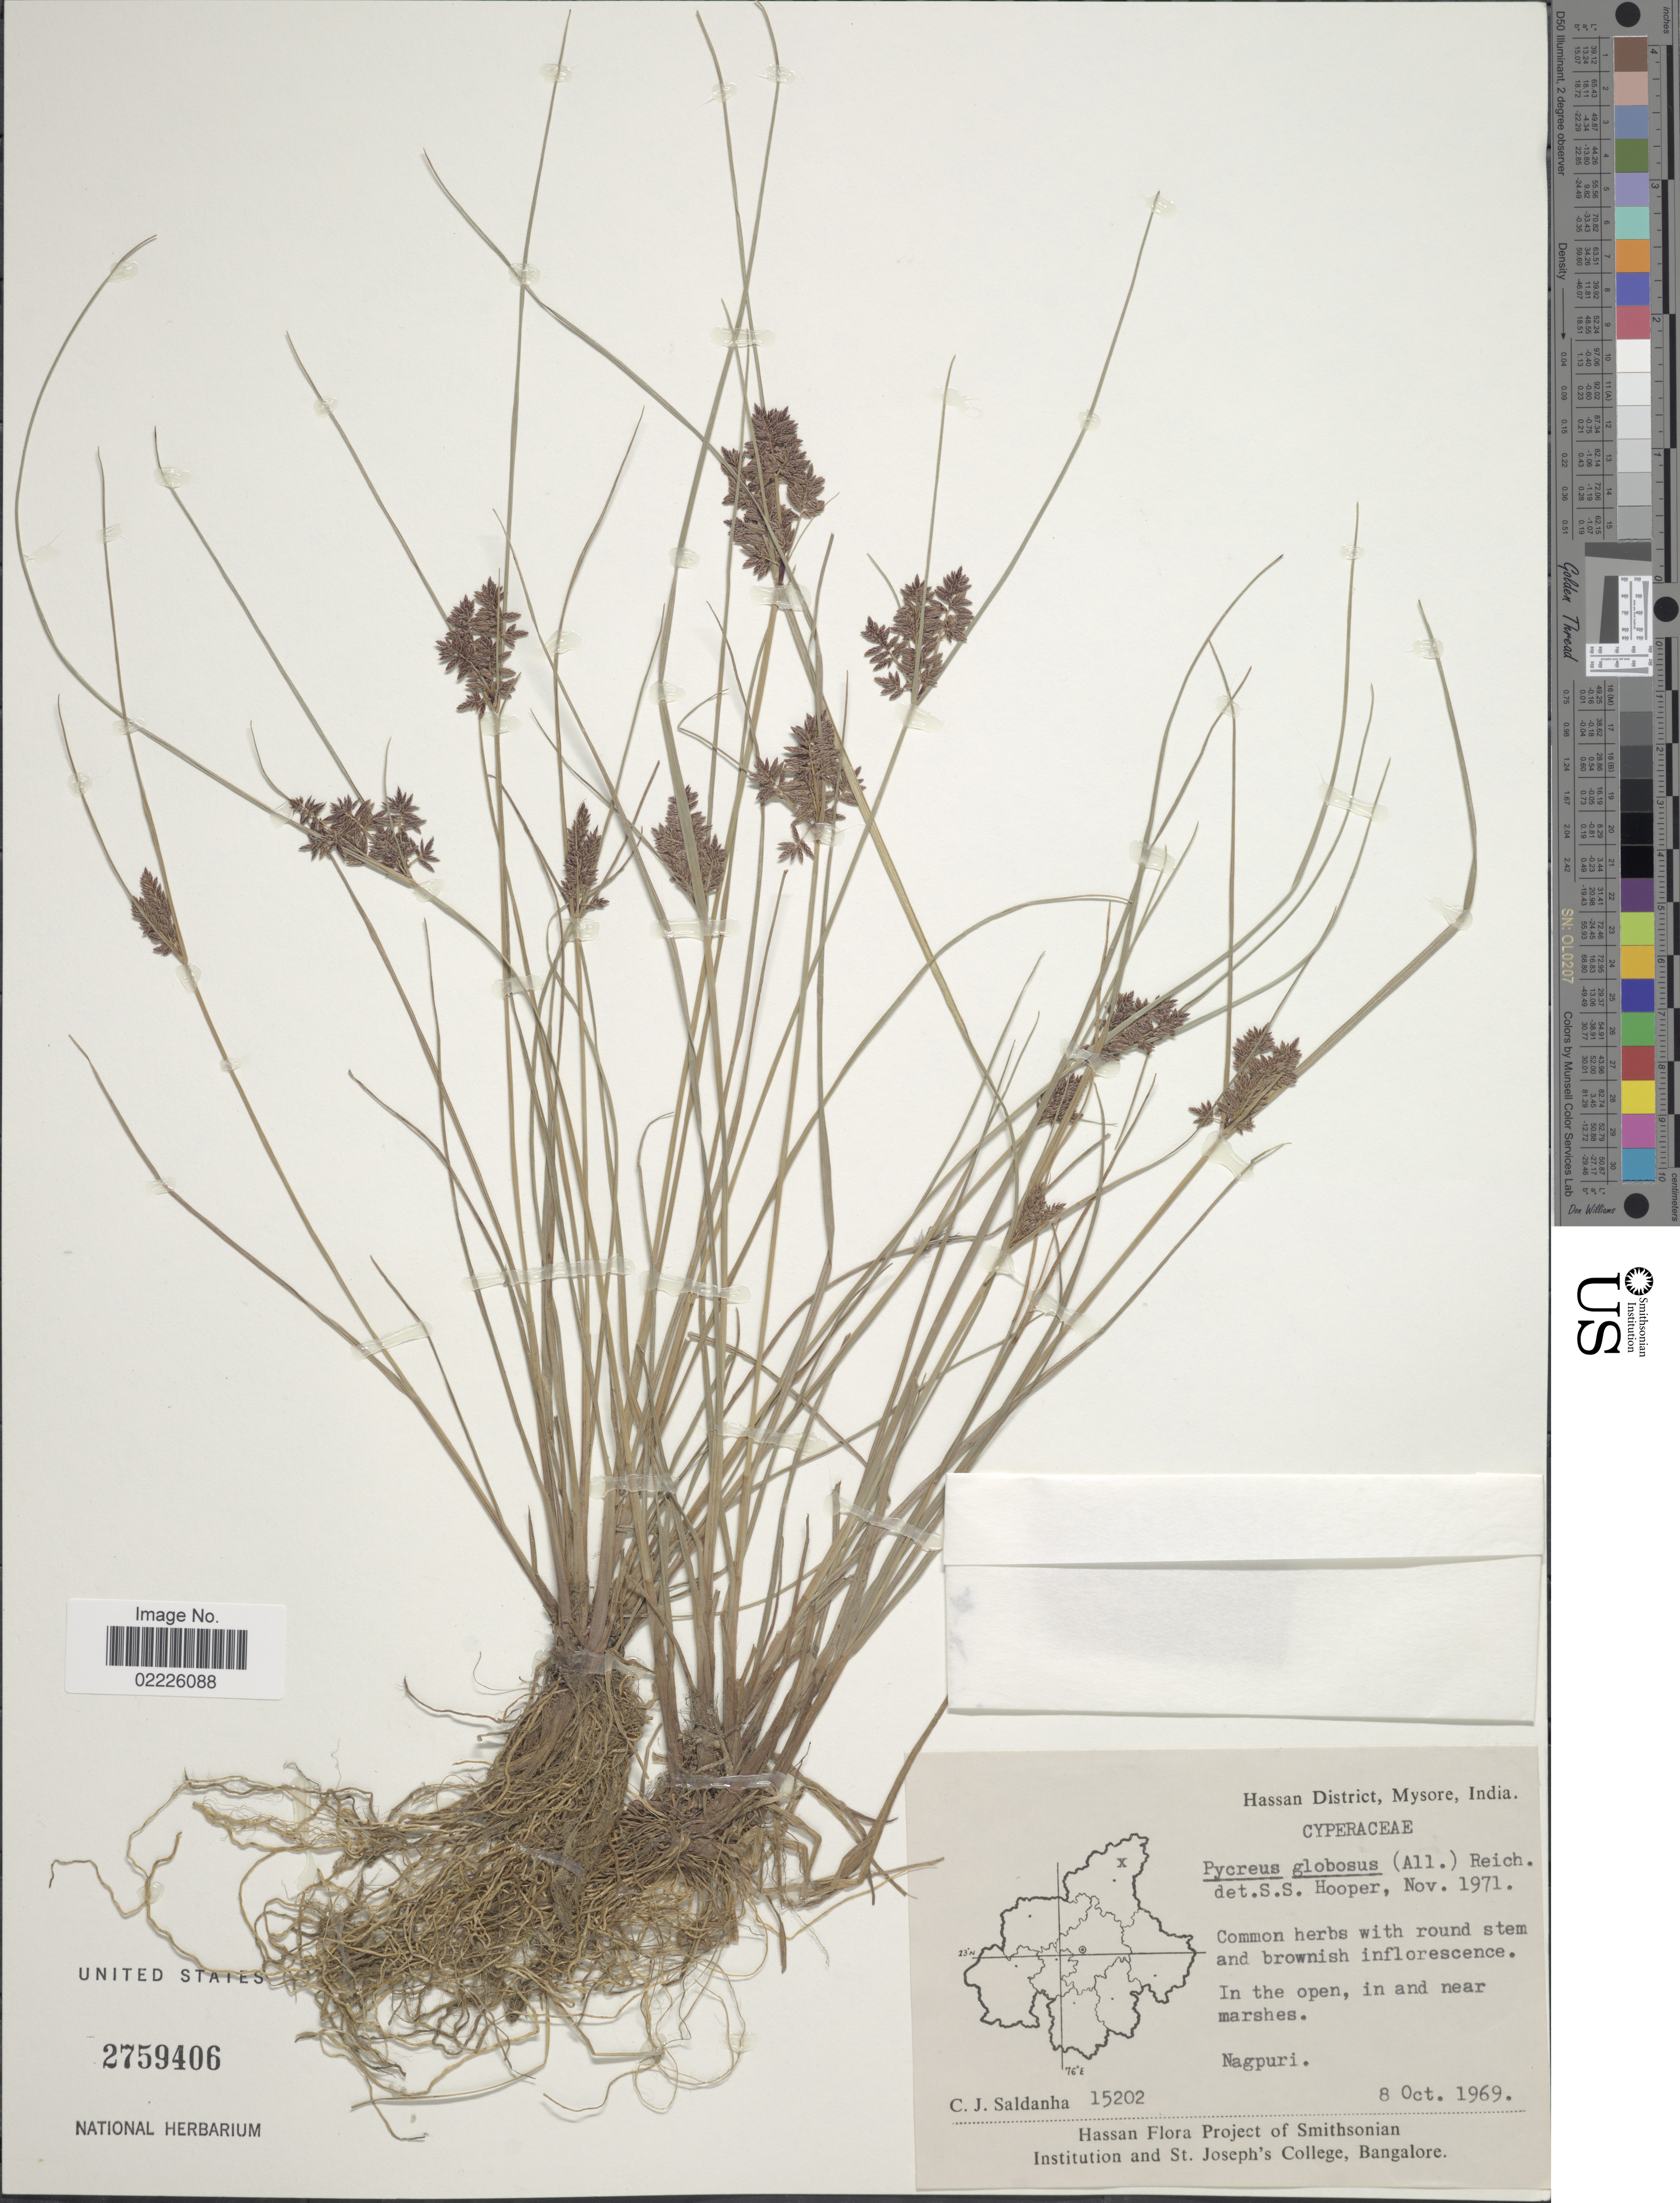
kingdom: Plantae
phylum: Tracheophyta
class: Liliopsida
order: Poales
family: Cyperaceae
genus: Cyperus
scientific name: Cyperus flavidus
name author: Retz.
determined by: Strong, Mark T., (BOT), Smithsonian Institution - National Museum of Natural History (UNITED STATES)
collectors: C. Saldanha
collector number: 15202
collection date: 1969-10-08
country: India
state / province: Karnataka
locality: Hassan District, Mysore, India, Nagpuri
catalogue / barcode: US 3759406